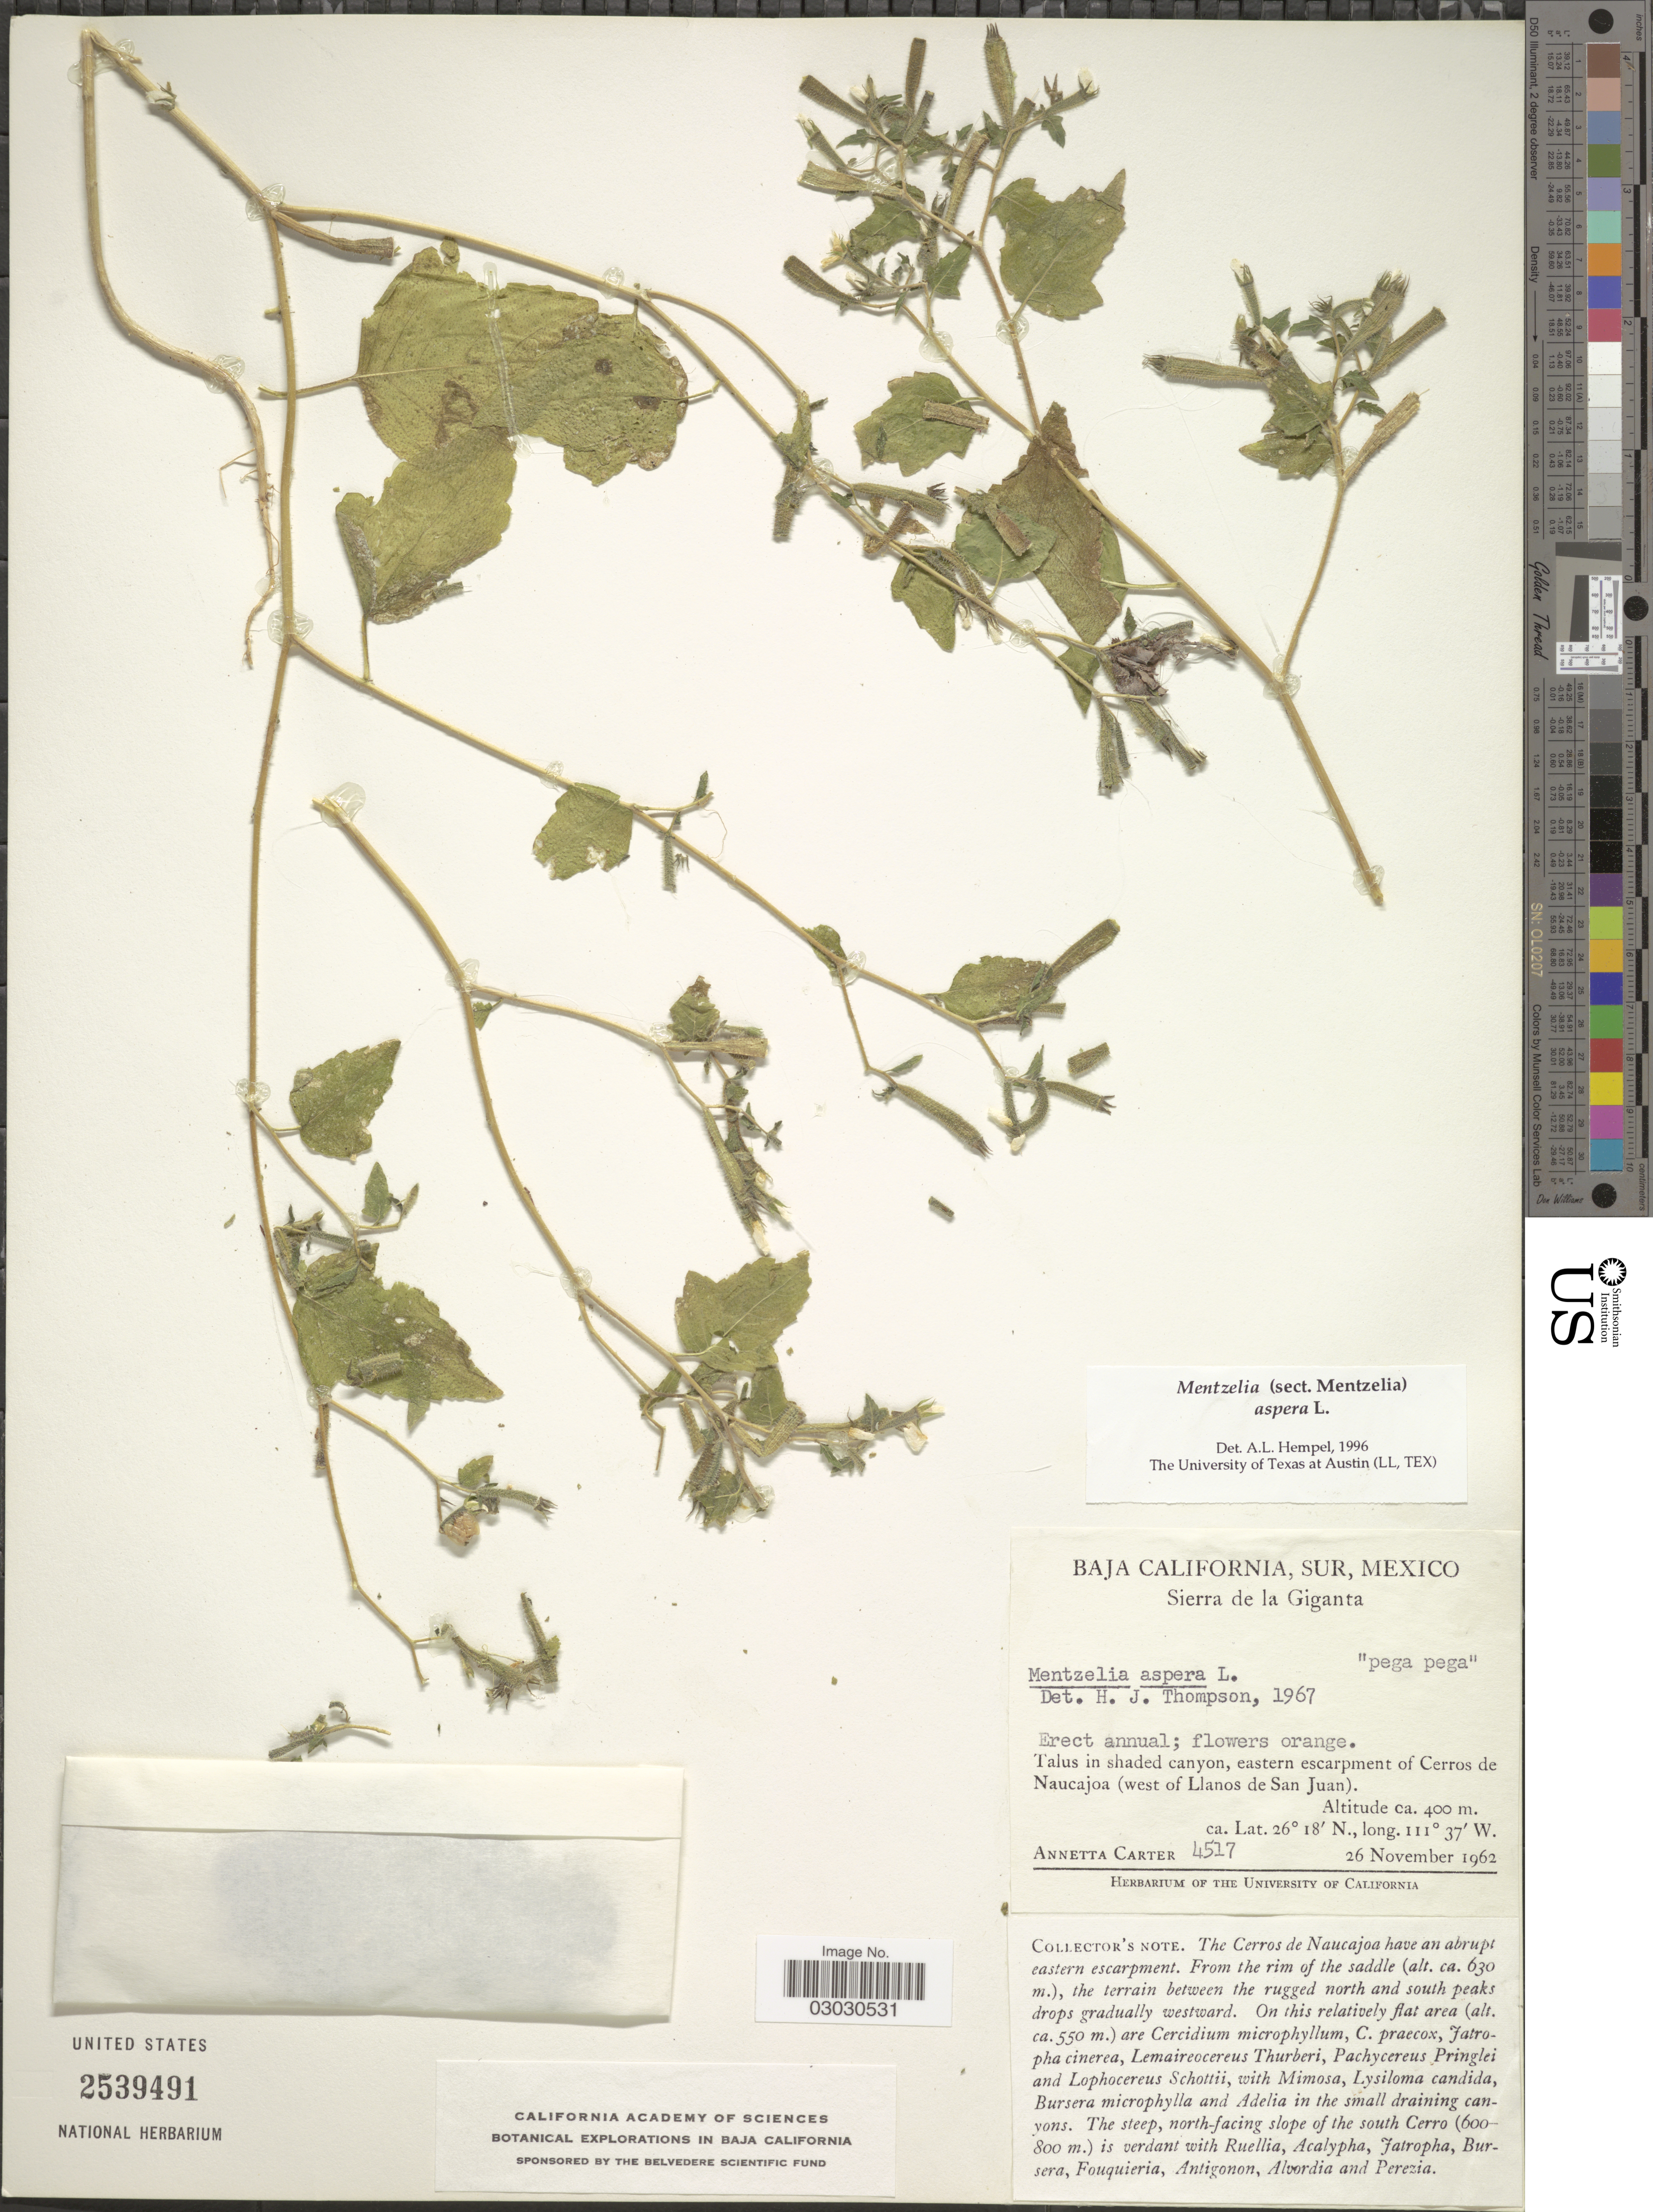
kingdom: Plantae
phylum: Tracheophyta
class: Magnoliopsida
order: Cornales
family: Loasaceae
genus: Mentzelia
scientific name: Mentzelia aspera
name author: L.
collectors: A. Carter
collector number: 4517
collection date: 1962-11-26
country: Mexico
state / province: Baja California Sur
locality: Sierra de la Giganta. Talus in shaded canyon, eastern escarpment of Cerros de Naucajoa (west of Llanos de San Juan).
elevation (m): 400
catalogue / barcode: US 2539491